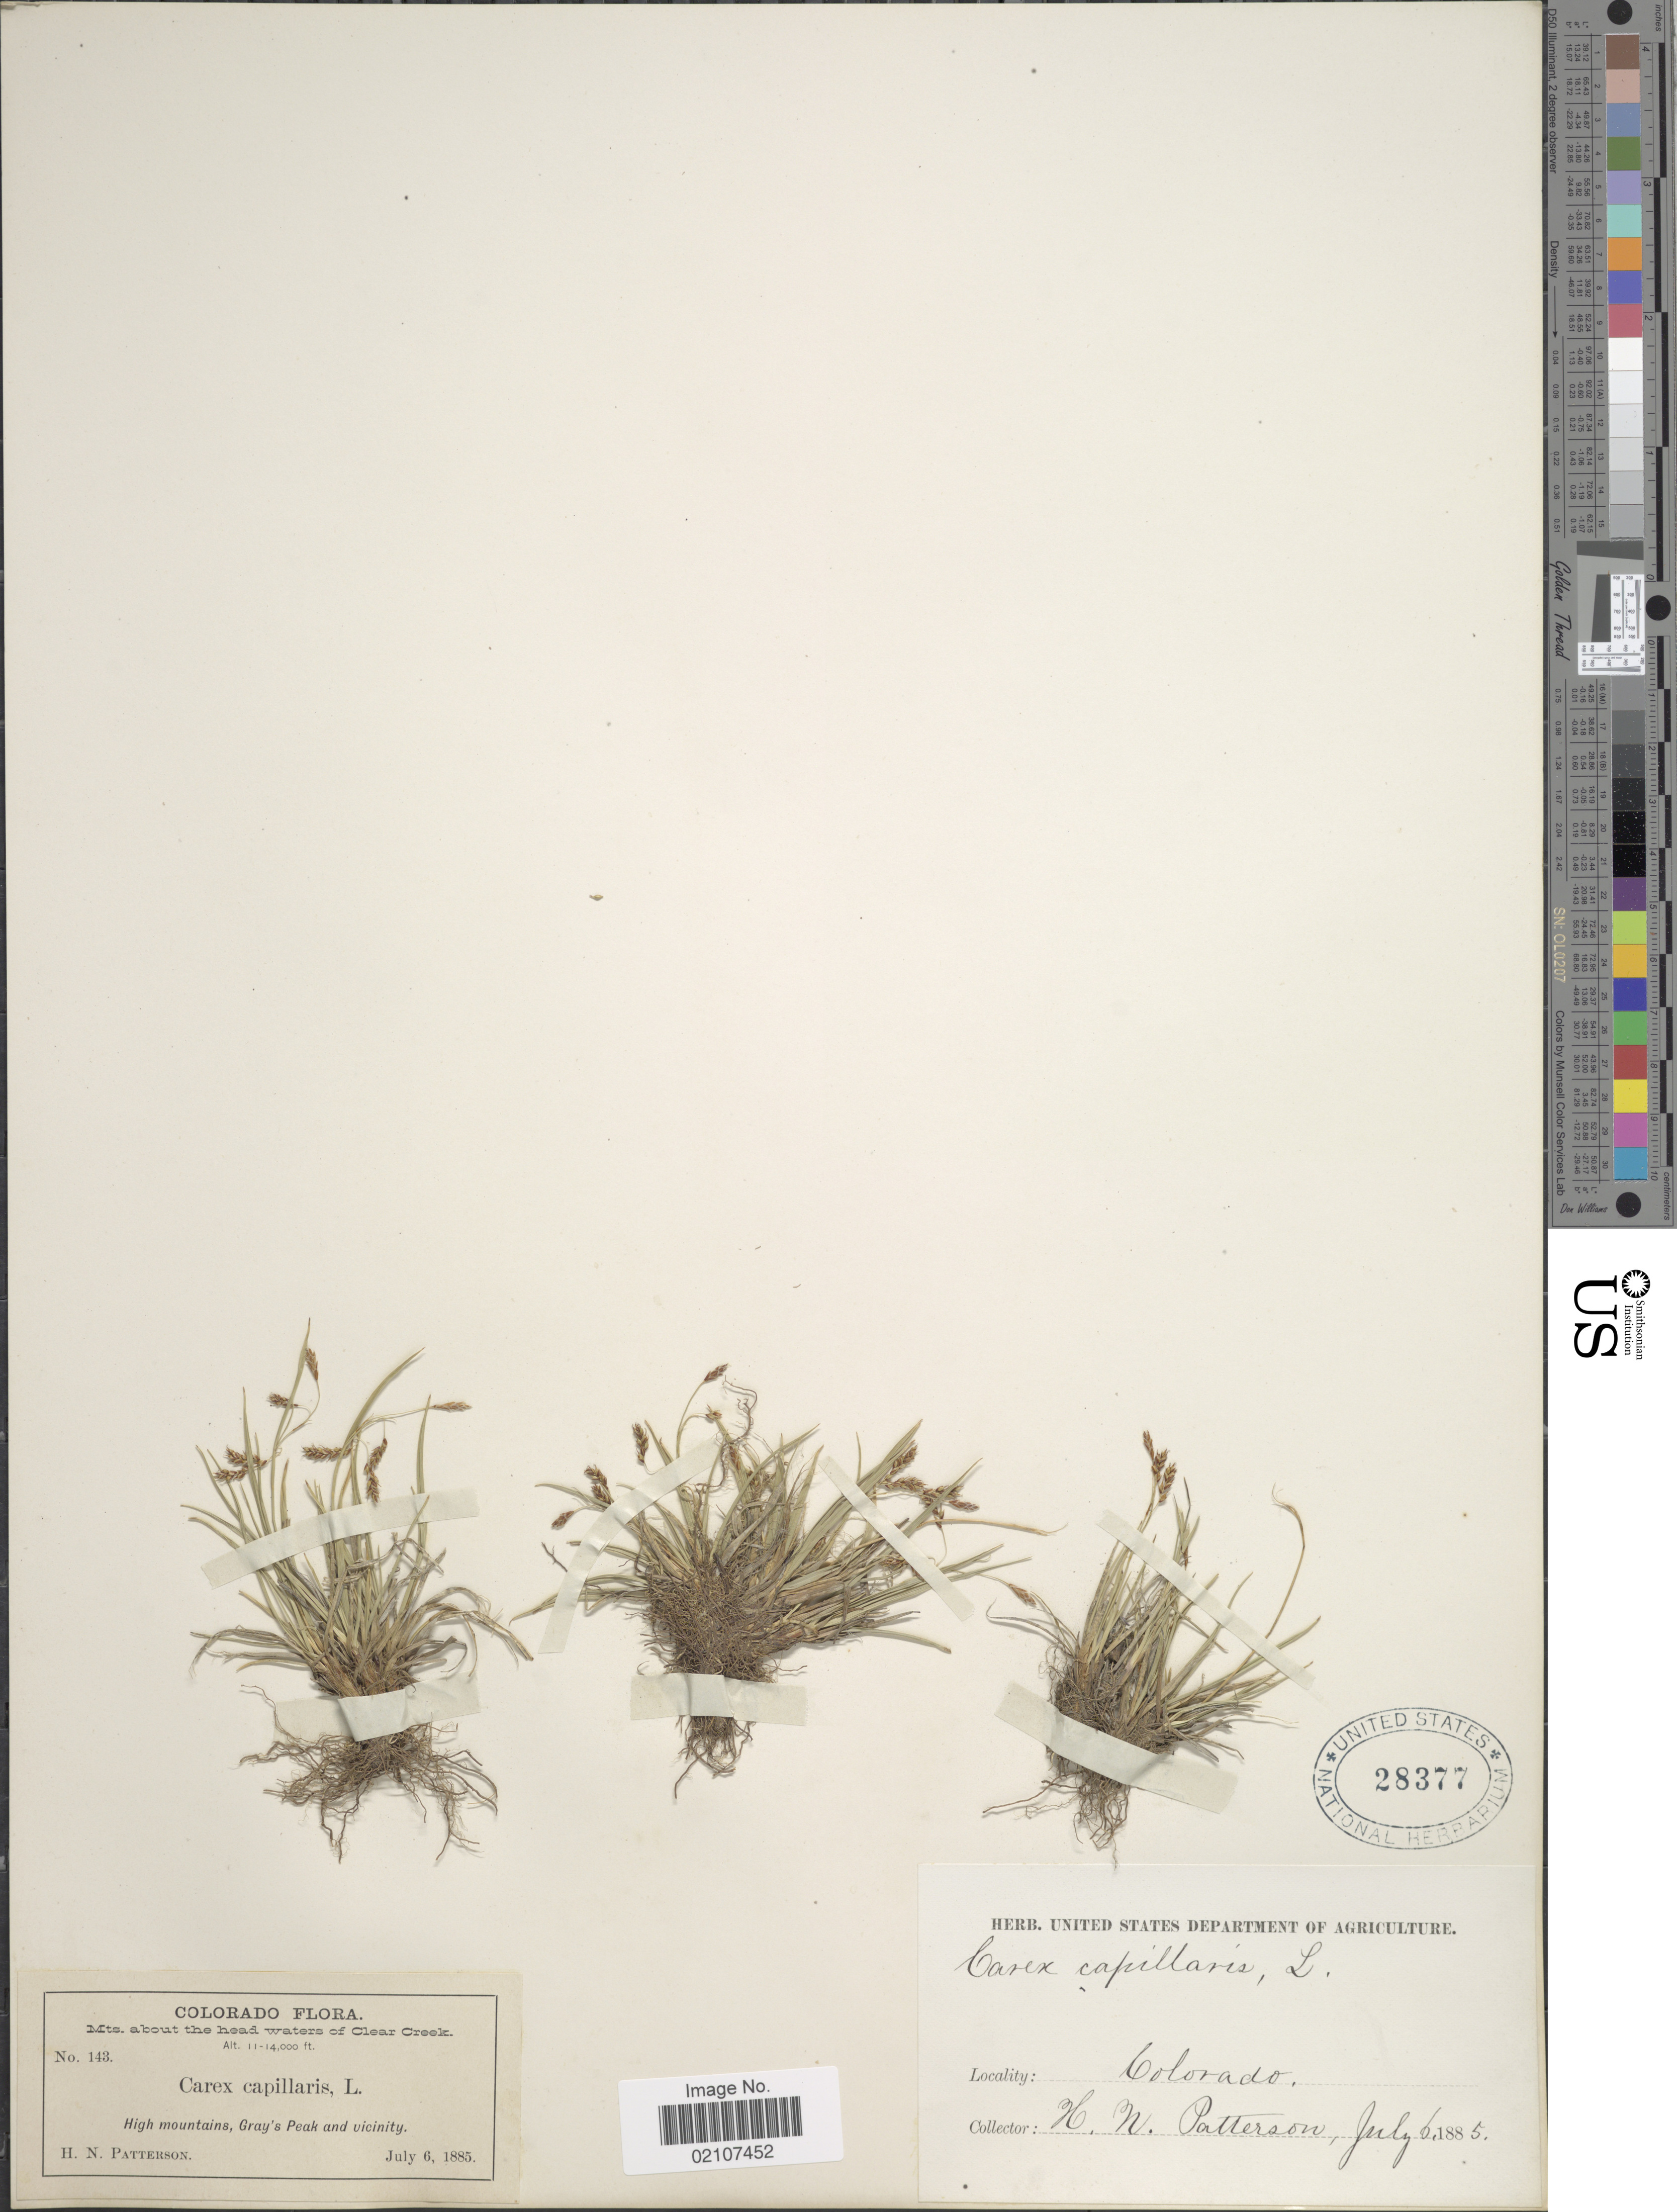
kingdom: Plantae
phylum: Tracheophyta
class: Liliopsida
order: Poales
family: Cyperaceae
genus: Carex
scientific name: Carex capillaris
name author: L.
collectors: H. N. Patterson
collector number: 143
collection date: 1885-07-06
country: United States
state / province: Colorado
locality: Mts about the head waters of Clear Creek, High mountains, Gray's Peak and vicinity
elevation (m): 3353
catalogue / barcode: US 28377